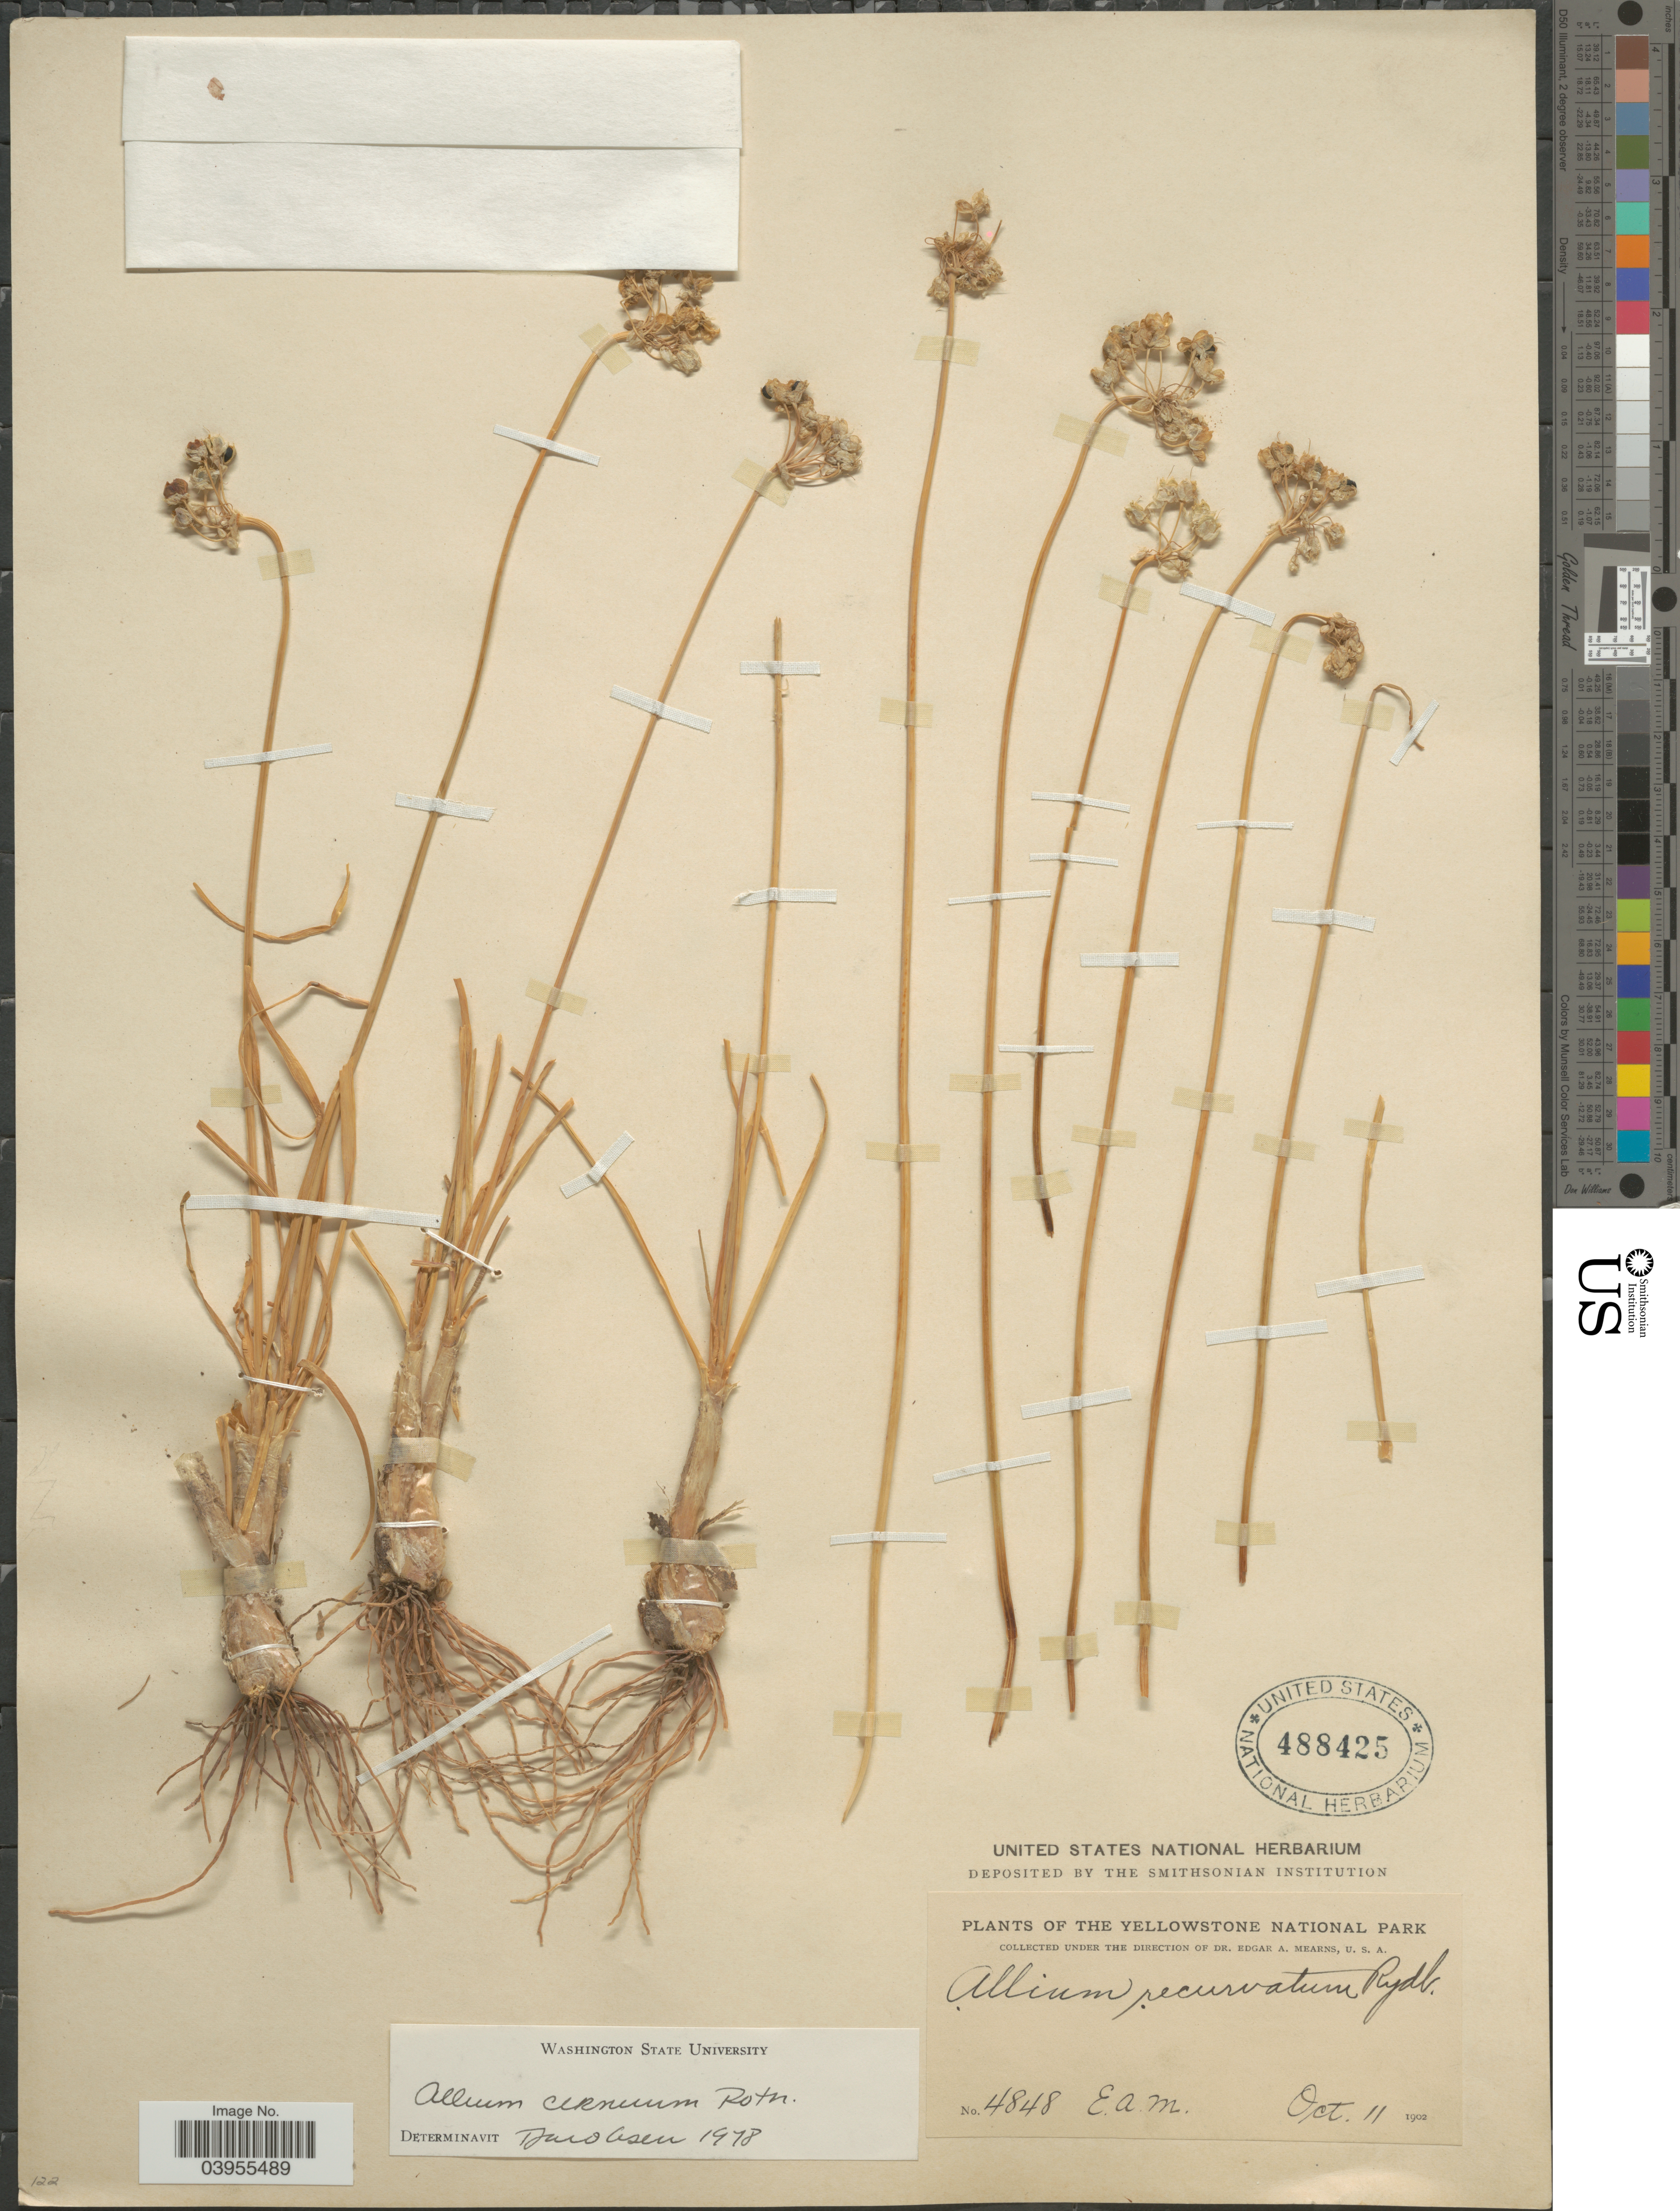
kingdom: Plantae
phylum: Tracheophyta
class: Liliopsida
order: Asparagales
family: Amaryllidaceae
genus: Allium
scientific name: Allium cernuum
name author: Roth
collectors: E. A. Mearns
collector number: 4848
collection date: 1902-10-11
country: United States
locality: Yellowstone National Park.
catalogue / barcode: US 488425